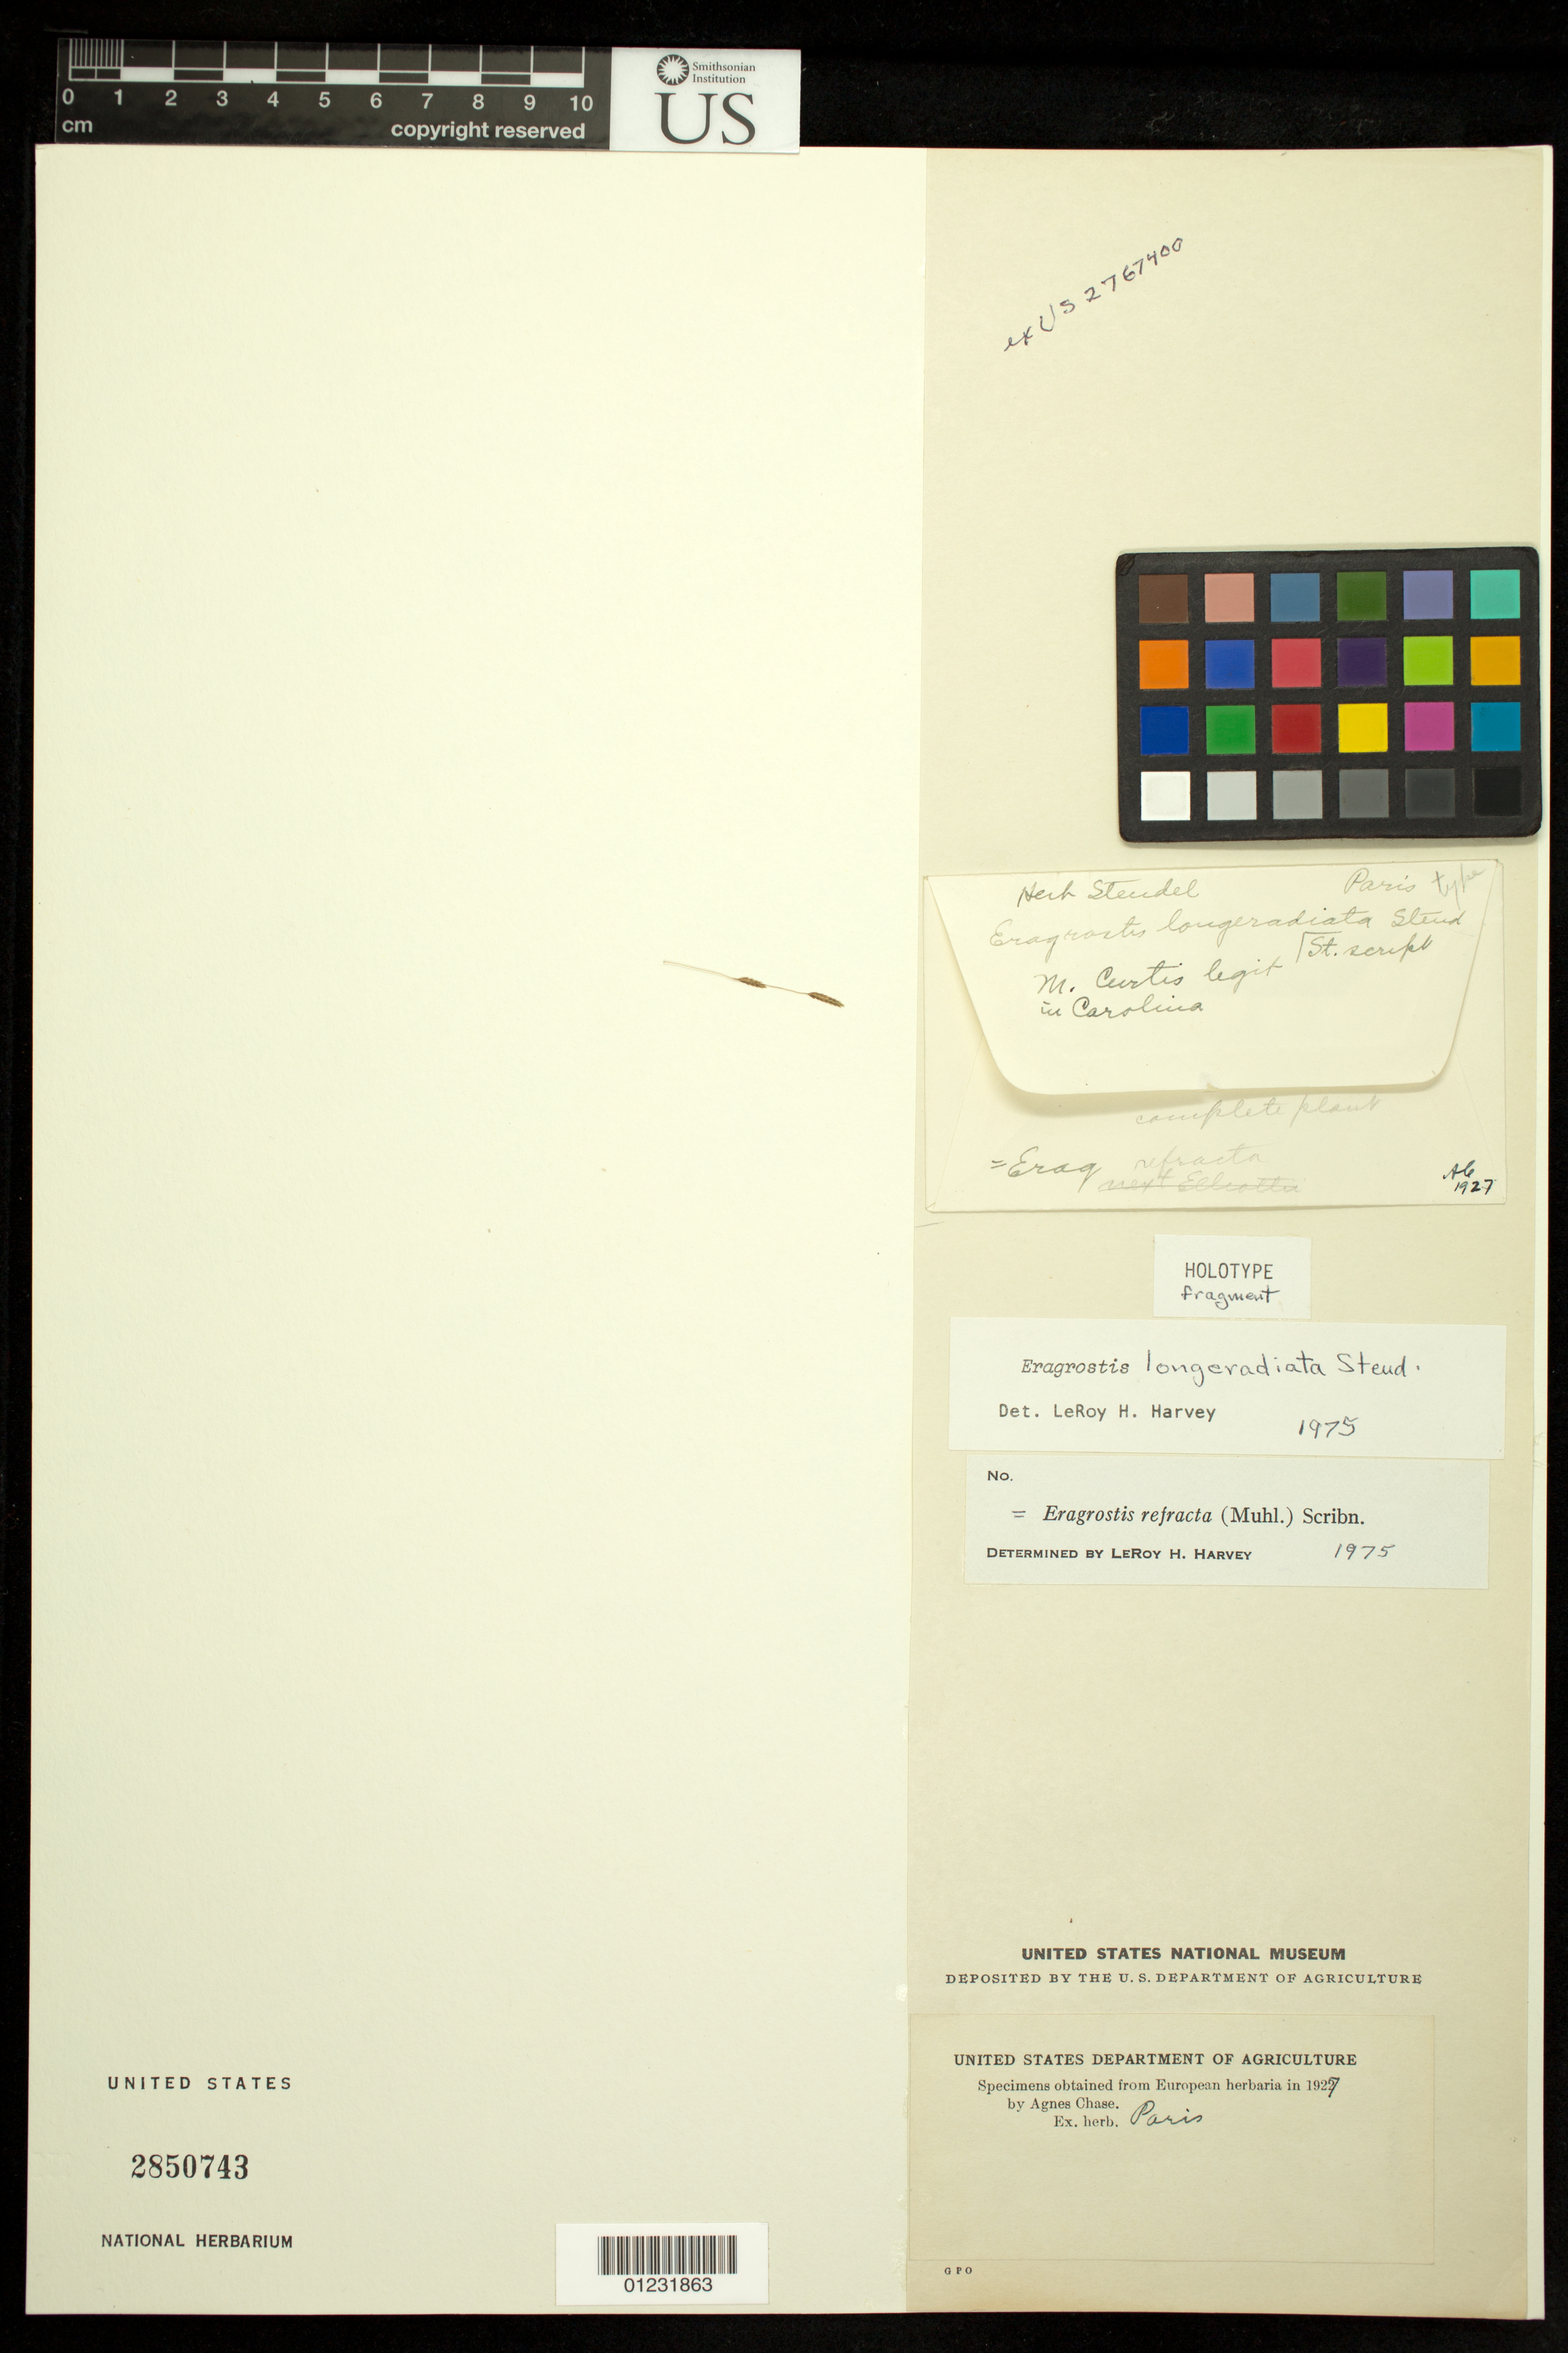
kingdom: Plantae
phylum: Tracheophyta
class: Liliopsida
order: Poales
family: Poaceae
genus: Eragrostis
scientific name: Eragrostis longeradiata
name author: Steud.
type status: Isotype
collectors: M. A. Curtis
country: United States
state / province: North Carolina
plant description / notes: Fragmentary material of type specimen ex herb. Paris.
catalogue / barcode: US 2850743